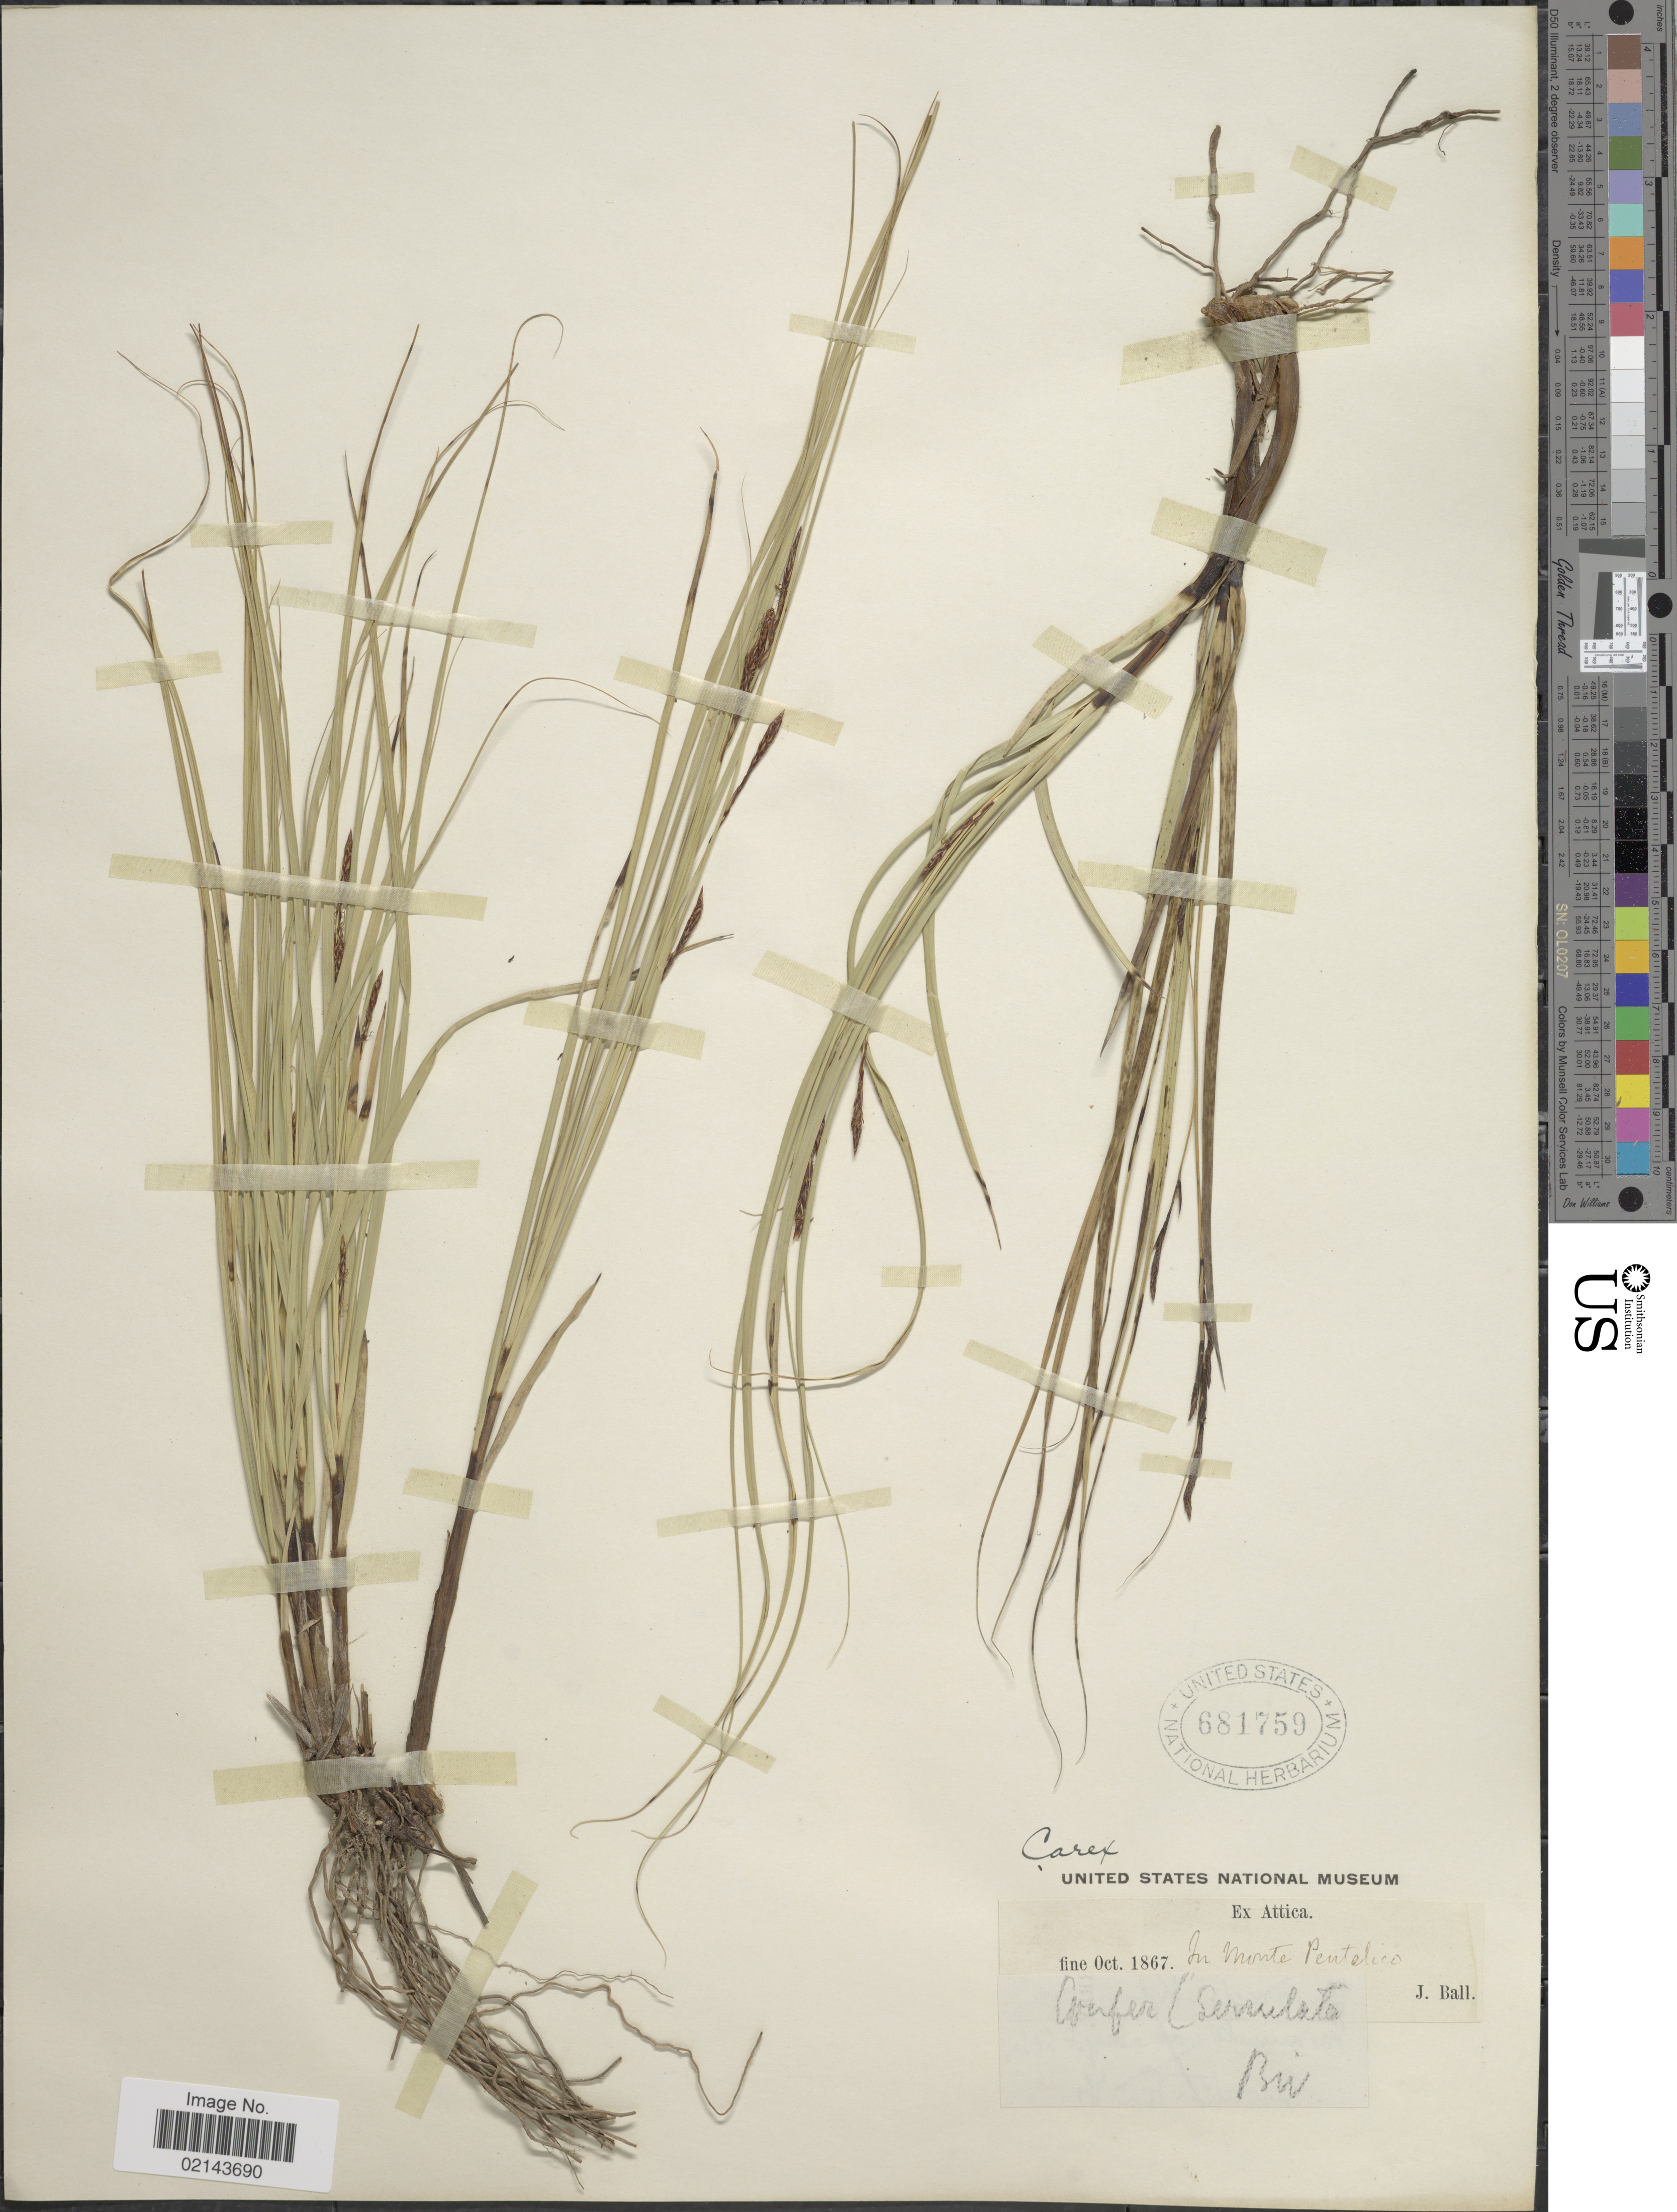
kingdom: Plantae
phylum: Tracheophyta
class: Liliopsida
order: Poales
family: Cyperaceae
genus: Carex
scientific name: Carex illegitima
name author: Ces.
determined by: Strong, Mark T., (BOT), Smithsonian Institution - National Museum of Natural History (UNITED STATES)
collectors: J. Ball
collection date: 1867-10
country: Greece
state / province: Attica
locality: In monte Pentelico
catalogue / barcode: US 681759